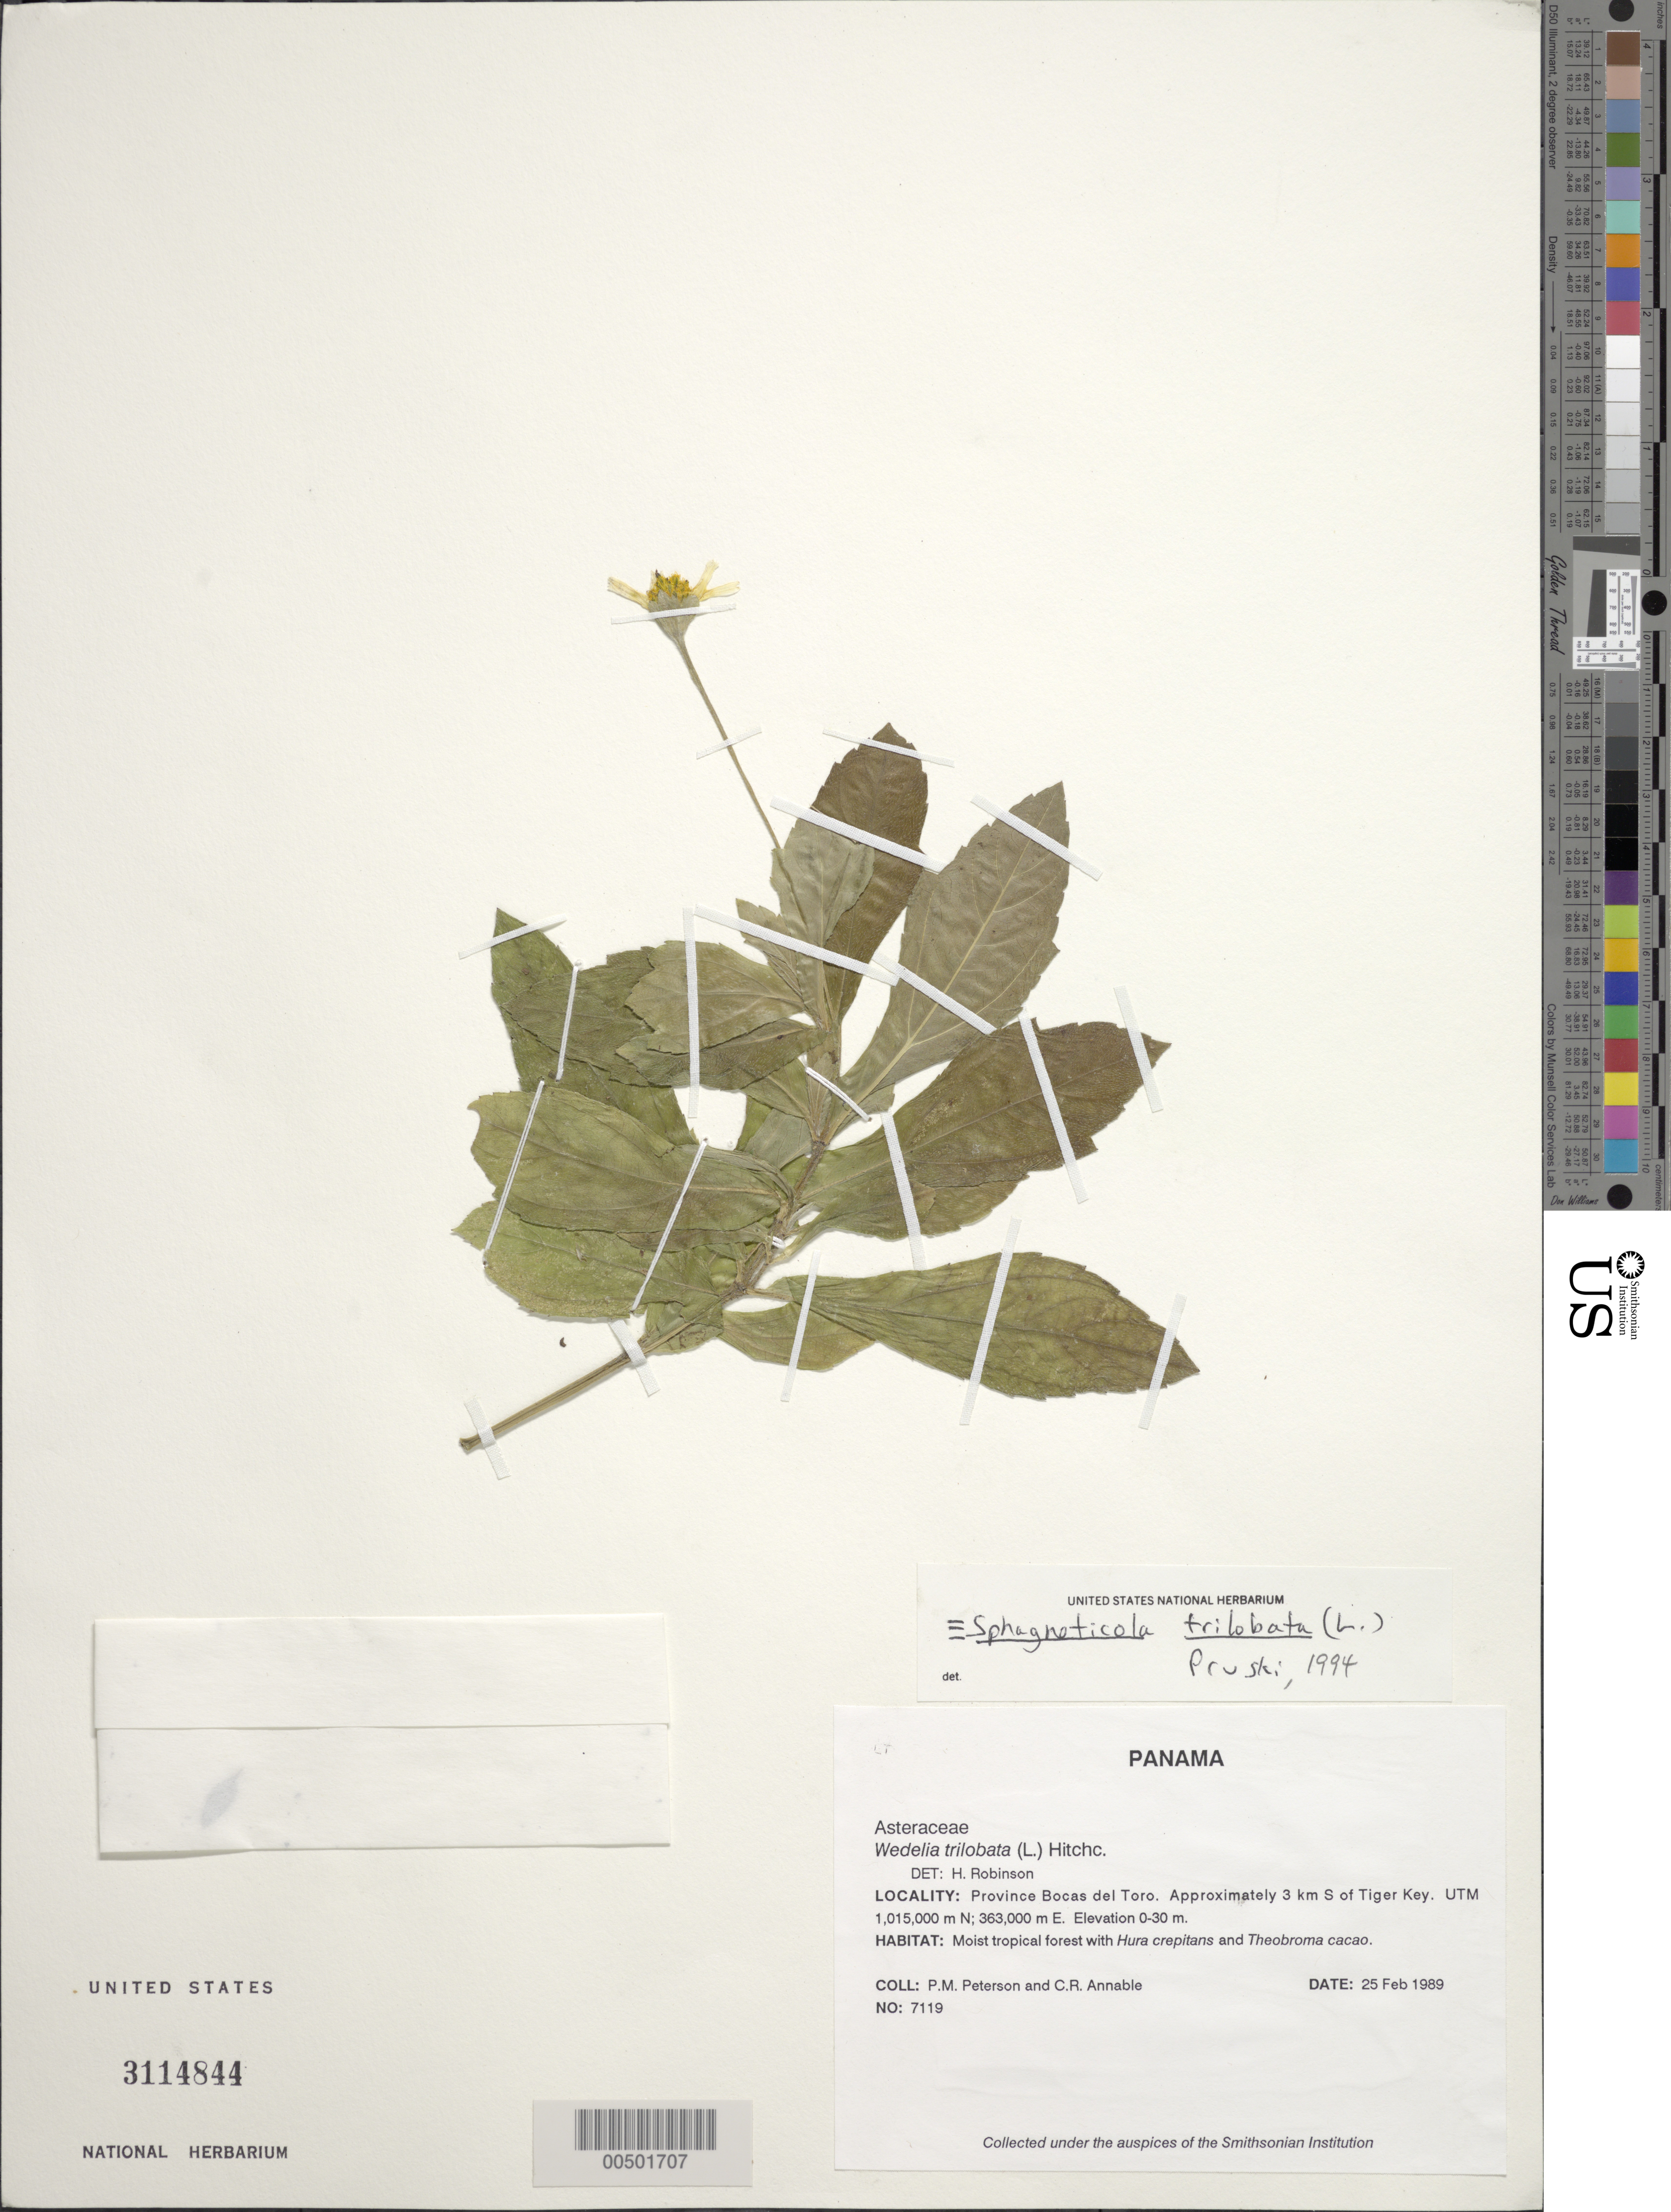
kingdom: Plantae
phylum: Tracheophyta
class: Magnoliopsida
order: Asterales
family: Asteraceae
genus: Sphagneticola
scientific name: Sphagneticola trilobata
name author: (L.) Pruski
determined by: Pruski, J. F.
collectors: P. M. Peterson & C. R. Annable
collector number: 07119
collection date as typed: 25 Feb 1989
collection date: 1989-02-25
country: Panama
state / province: Bocas del Toro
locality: Approximately 3.5 km S of Tiger Key on the mainland.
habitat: Moist tropical forest with Hura crepitans and Theobroma cacao.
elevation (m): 0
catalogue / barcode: US 3114844